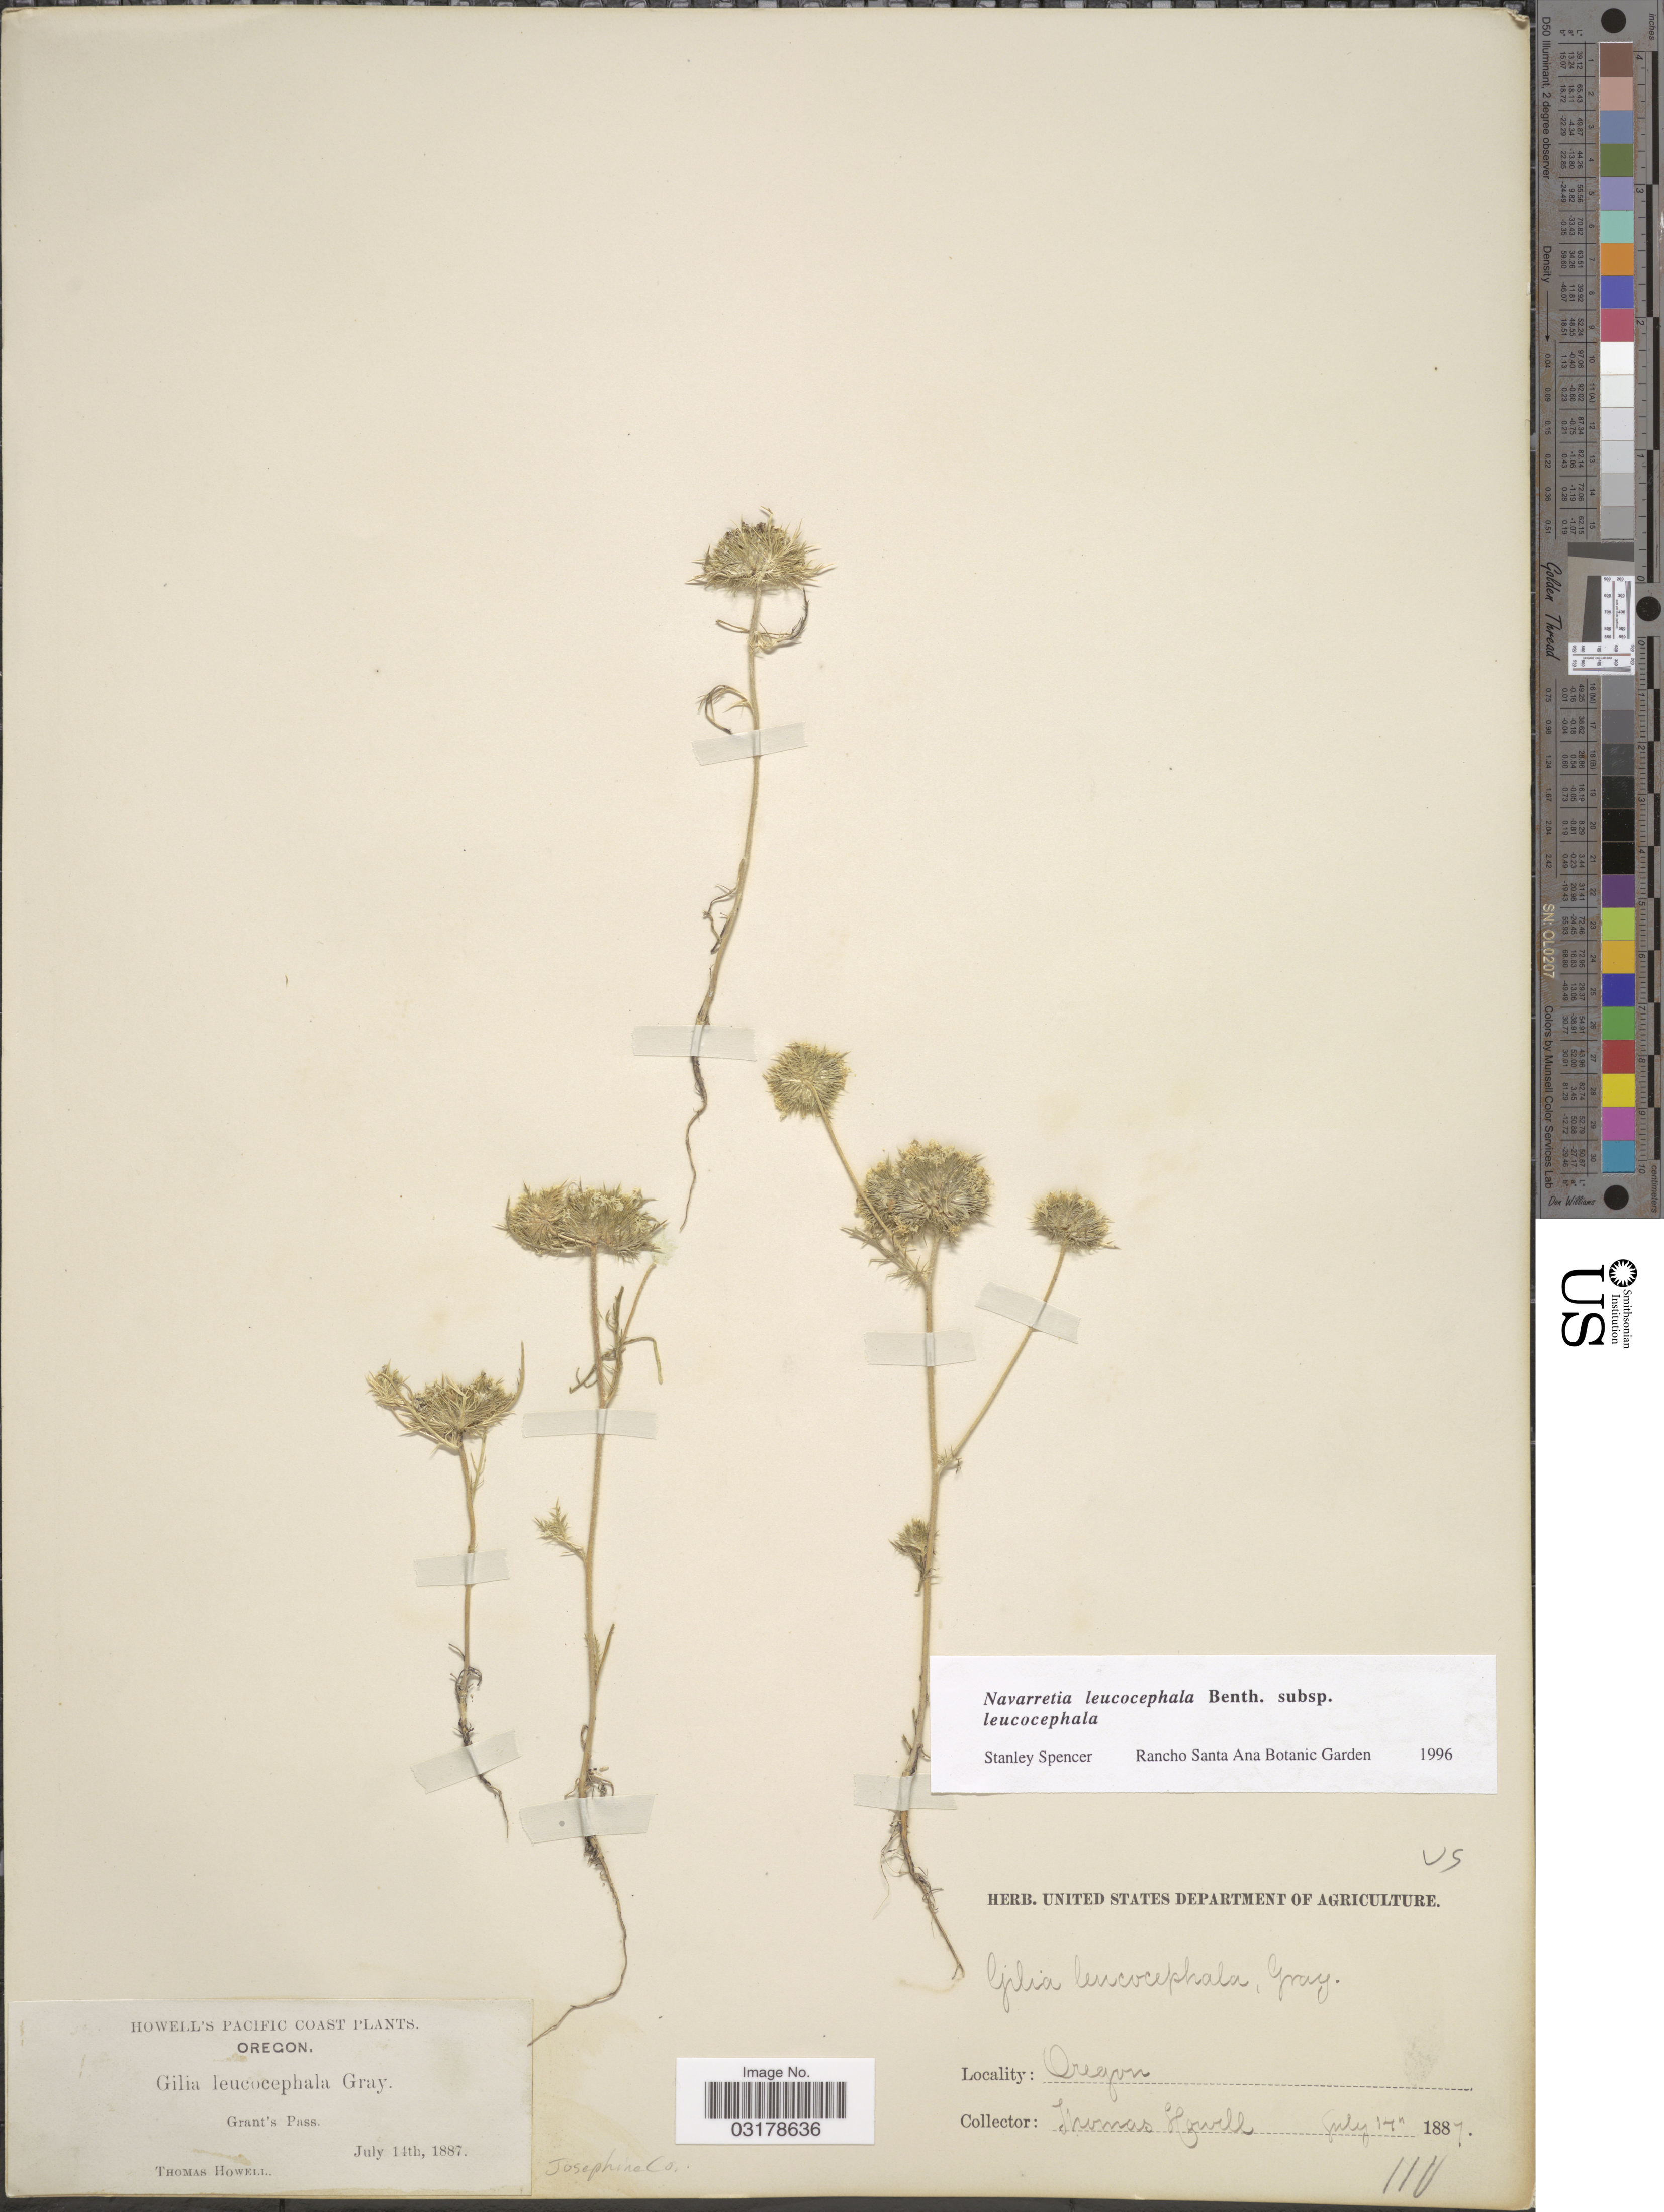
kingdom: Plantae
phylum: Tracheophyta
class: Magnoliopsida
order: Ericales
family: Polemoniaceae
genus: Navarretia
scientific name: Navarretia leucocephala subsp. leucocephala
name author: Benth.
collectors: T. Howell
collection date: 1887-07-14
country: United States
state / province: Oregon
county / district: Josephine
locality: Pacific Coast. Grant's Pass. Josephine Co.